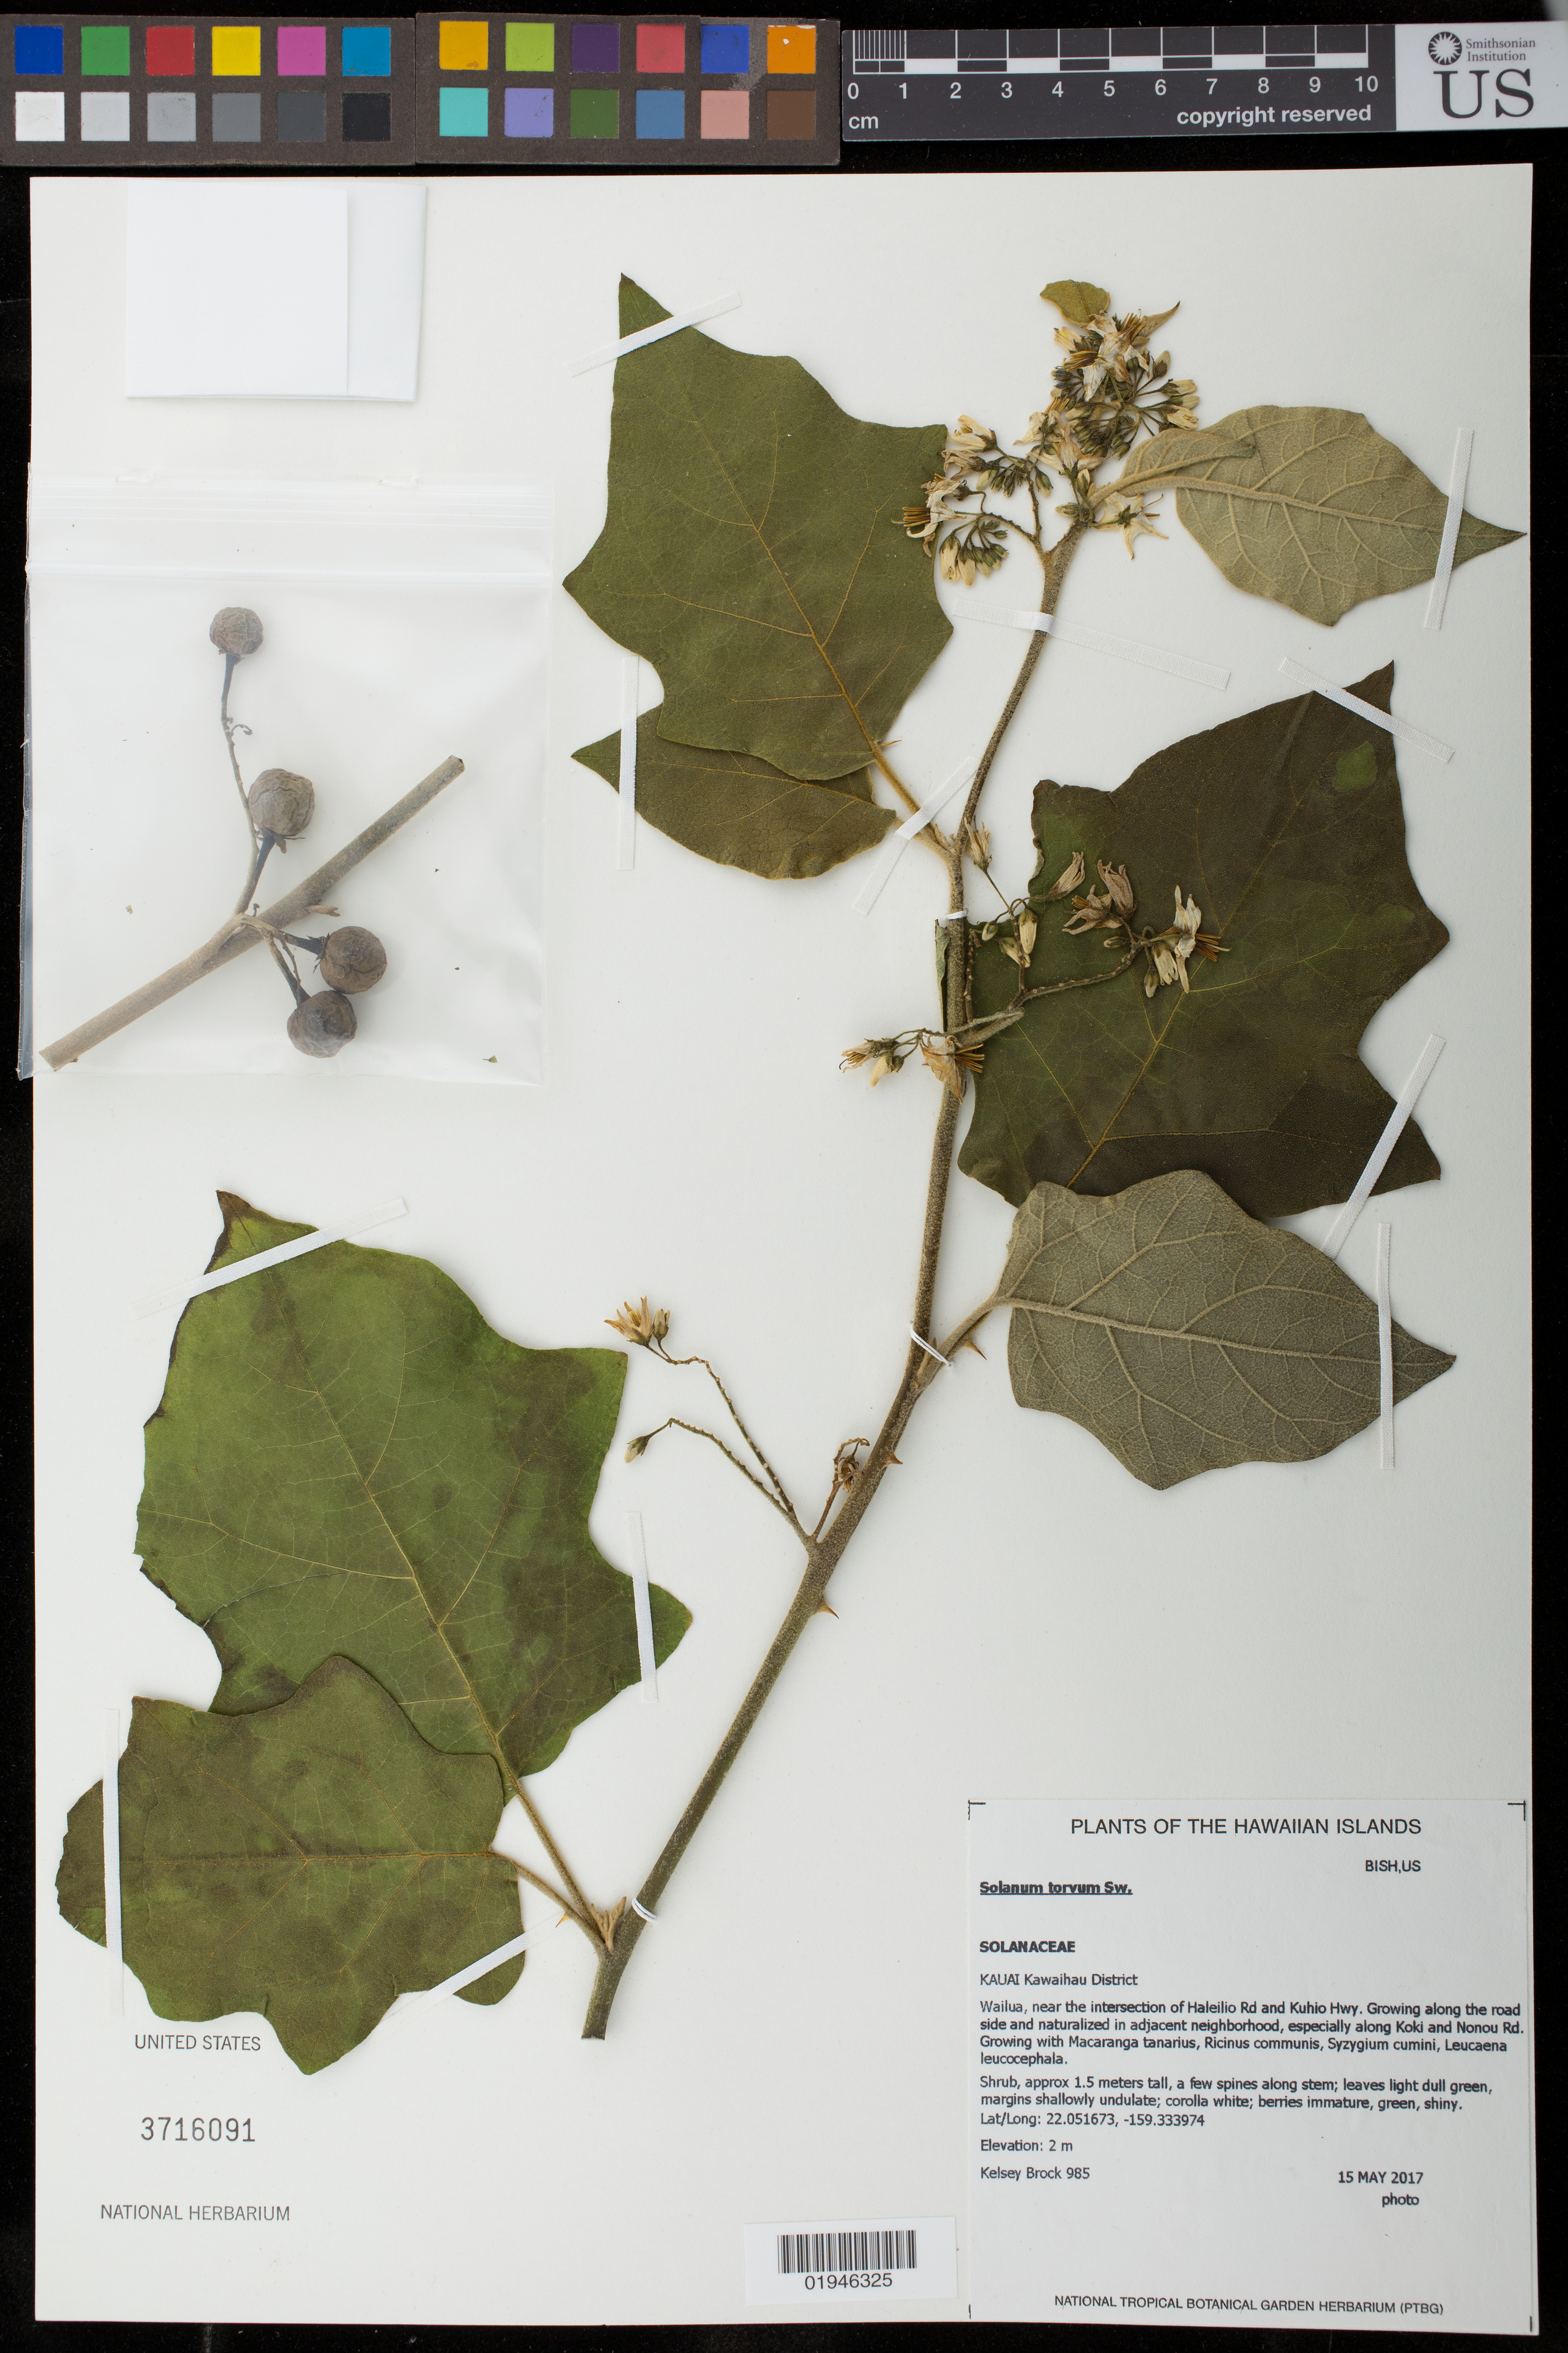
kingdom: Plantae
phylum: Tracheophyta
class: Magnoliopsida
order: Solanales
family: Solanaceae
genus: Solanum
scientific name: Solanum torvum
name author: Sw.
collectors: K. Brock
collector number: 985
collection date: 2017-05-15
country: United States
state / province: Hawaii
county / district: Kauai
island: Kaua'i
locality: Kawaihau District, Wailua, near the intersection of Haleilio Rd. and Kuhio Hwy. Growing along the road side and naturalized in adjacent neighborhood, especially along Koki and Nonou Rd.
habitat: Roadside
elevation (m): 2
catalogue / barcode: US 3716091